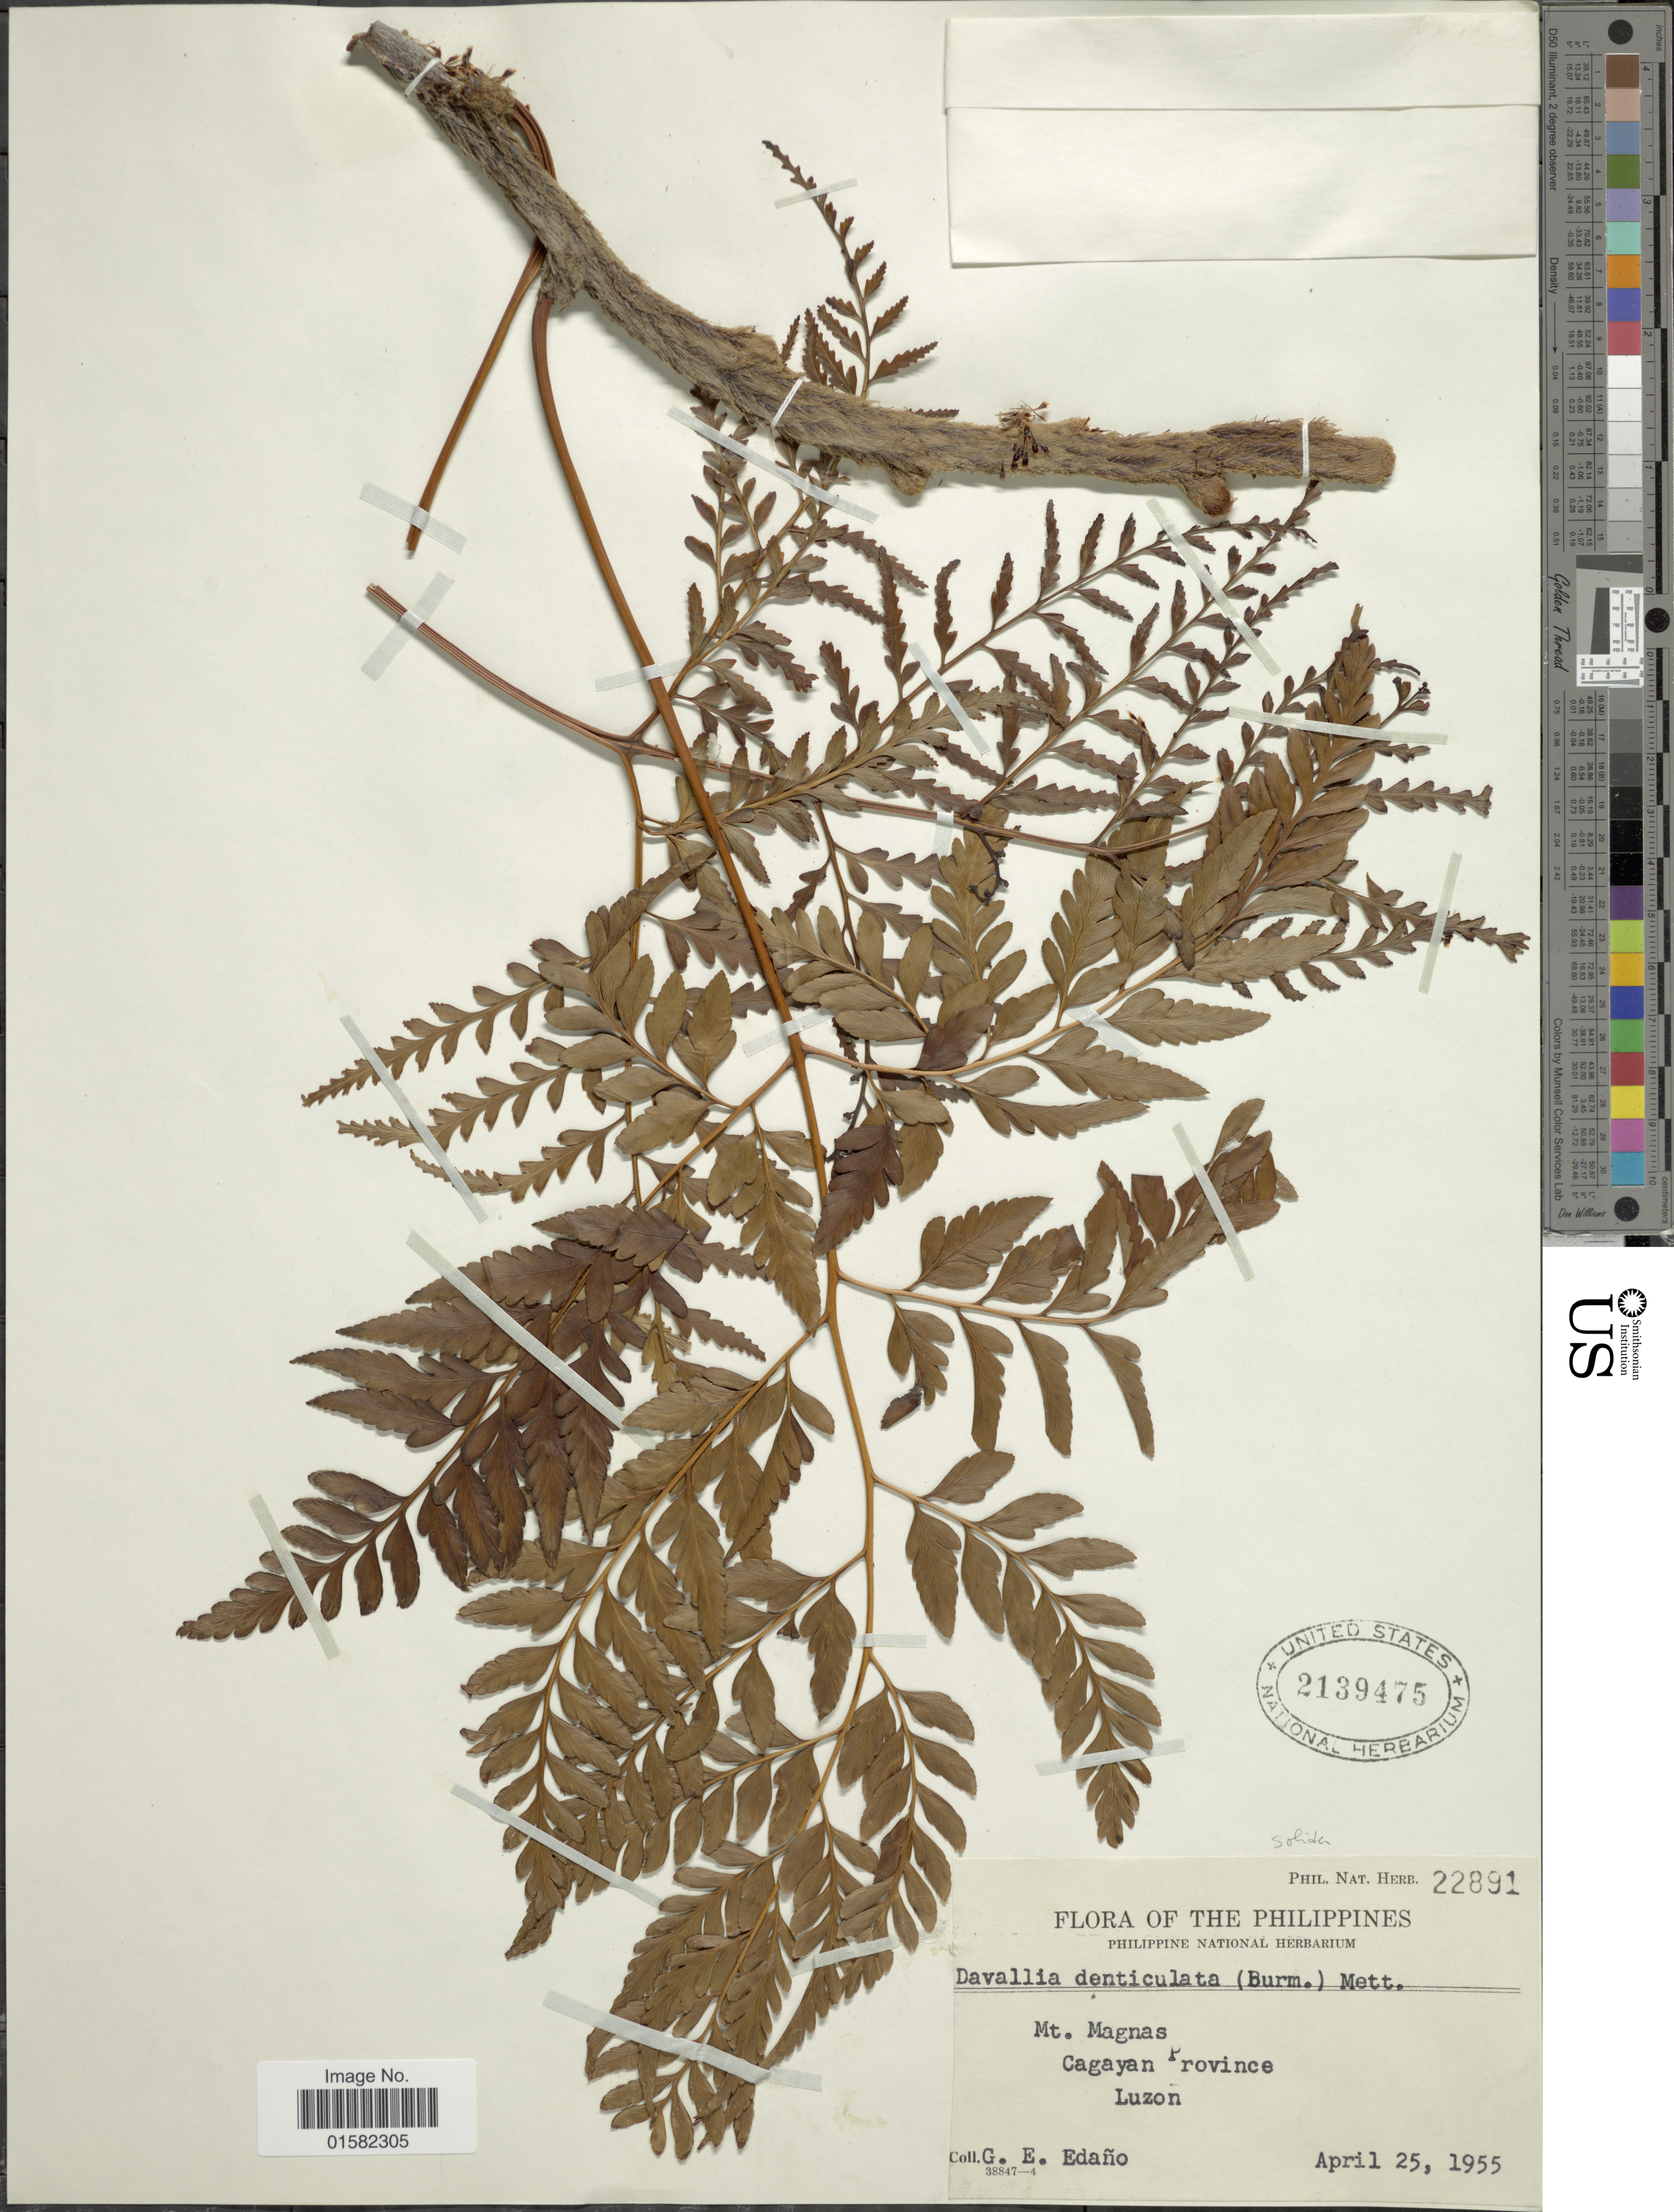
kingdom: Plantae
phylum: Tracheophyta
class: Polypodiopsida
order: Polypodiales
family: Davalliaceae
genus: Wibelia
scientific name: Wibelia denticulata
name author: (Burm. f.) M. Kato & Tsutsumi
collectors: G. E. Edaño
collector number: Phil. Nat. Herb. 22891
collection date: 1955-04-25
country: Philippines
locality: Mt. Magnas, Cagayan Province, Luzon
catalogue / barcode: US 2139475